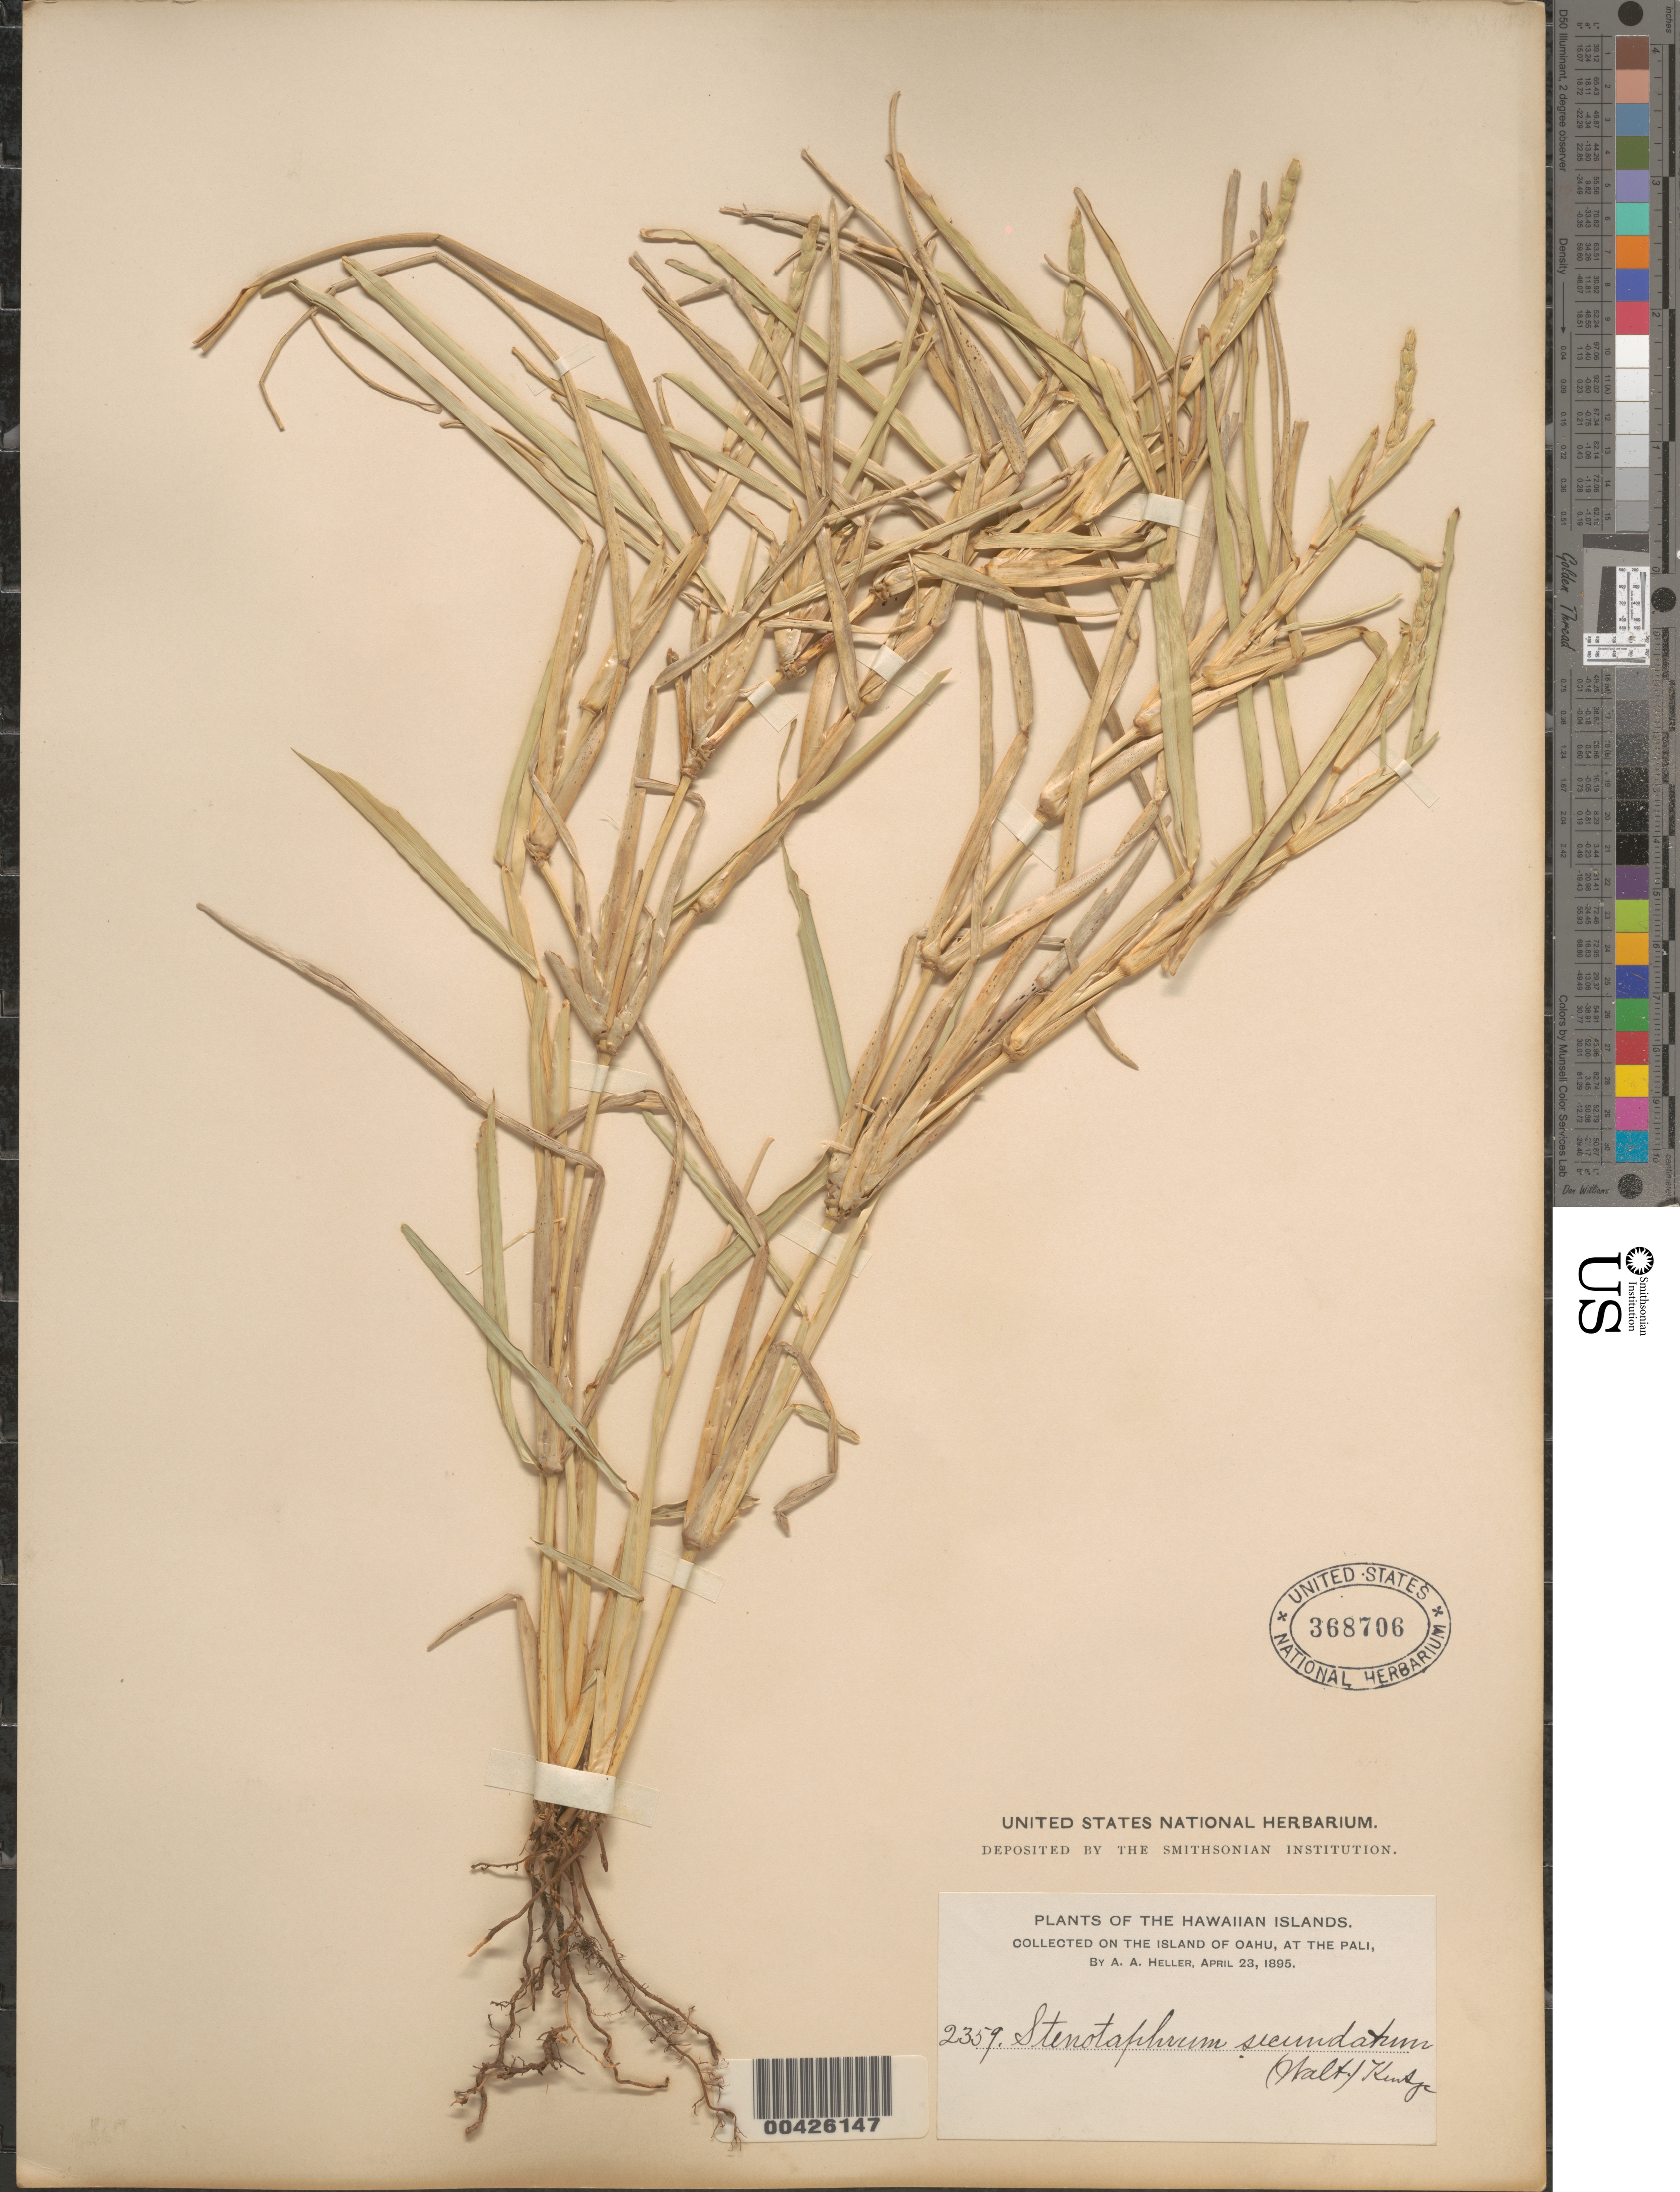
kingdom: Plantae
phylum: Tracheophyta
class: Liliopsida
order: Poales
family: Poaceae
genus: Stenotaphrum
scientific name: Stenotaphrum secundatum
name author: (Walter) Kuntze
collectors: A. A. Heller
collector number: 2359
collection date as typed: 23 Apr 1895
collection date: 1895-04-23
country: United States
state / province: Hawaii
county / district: Honolulu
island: Oahu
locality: At the Pali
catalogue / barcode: US 368706